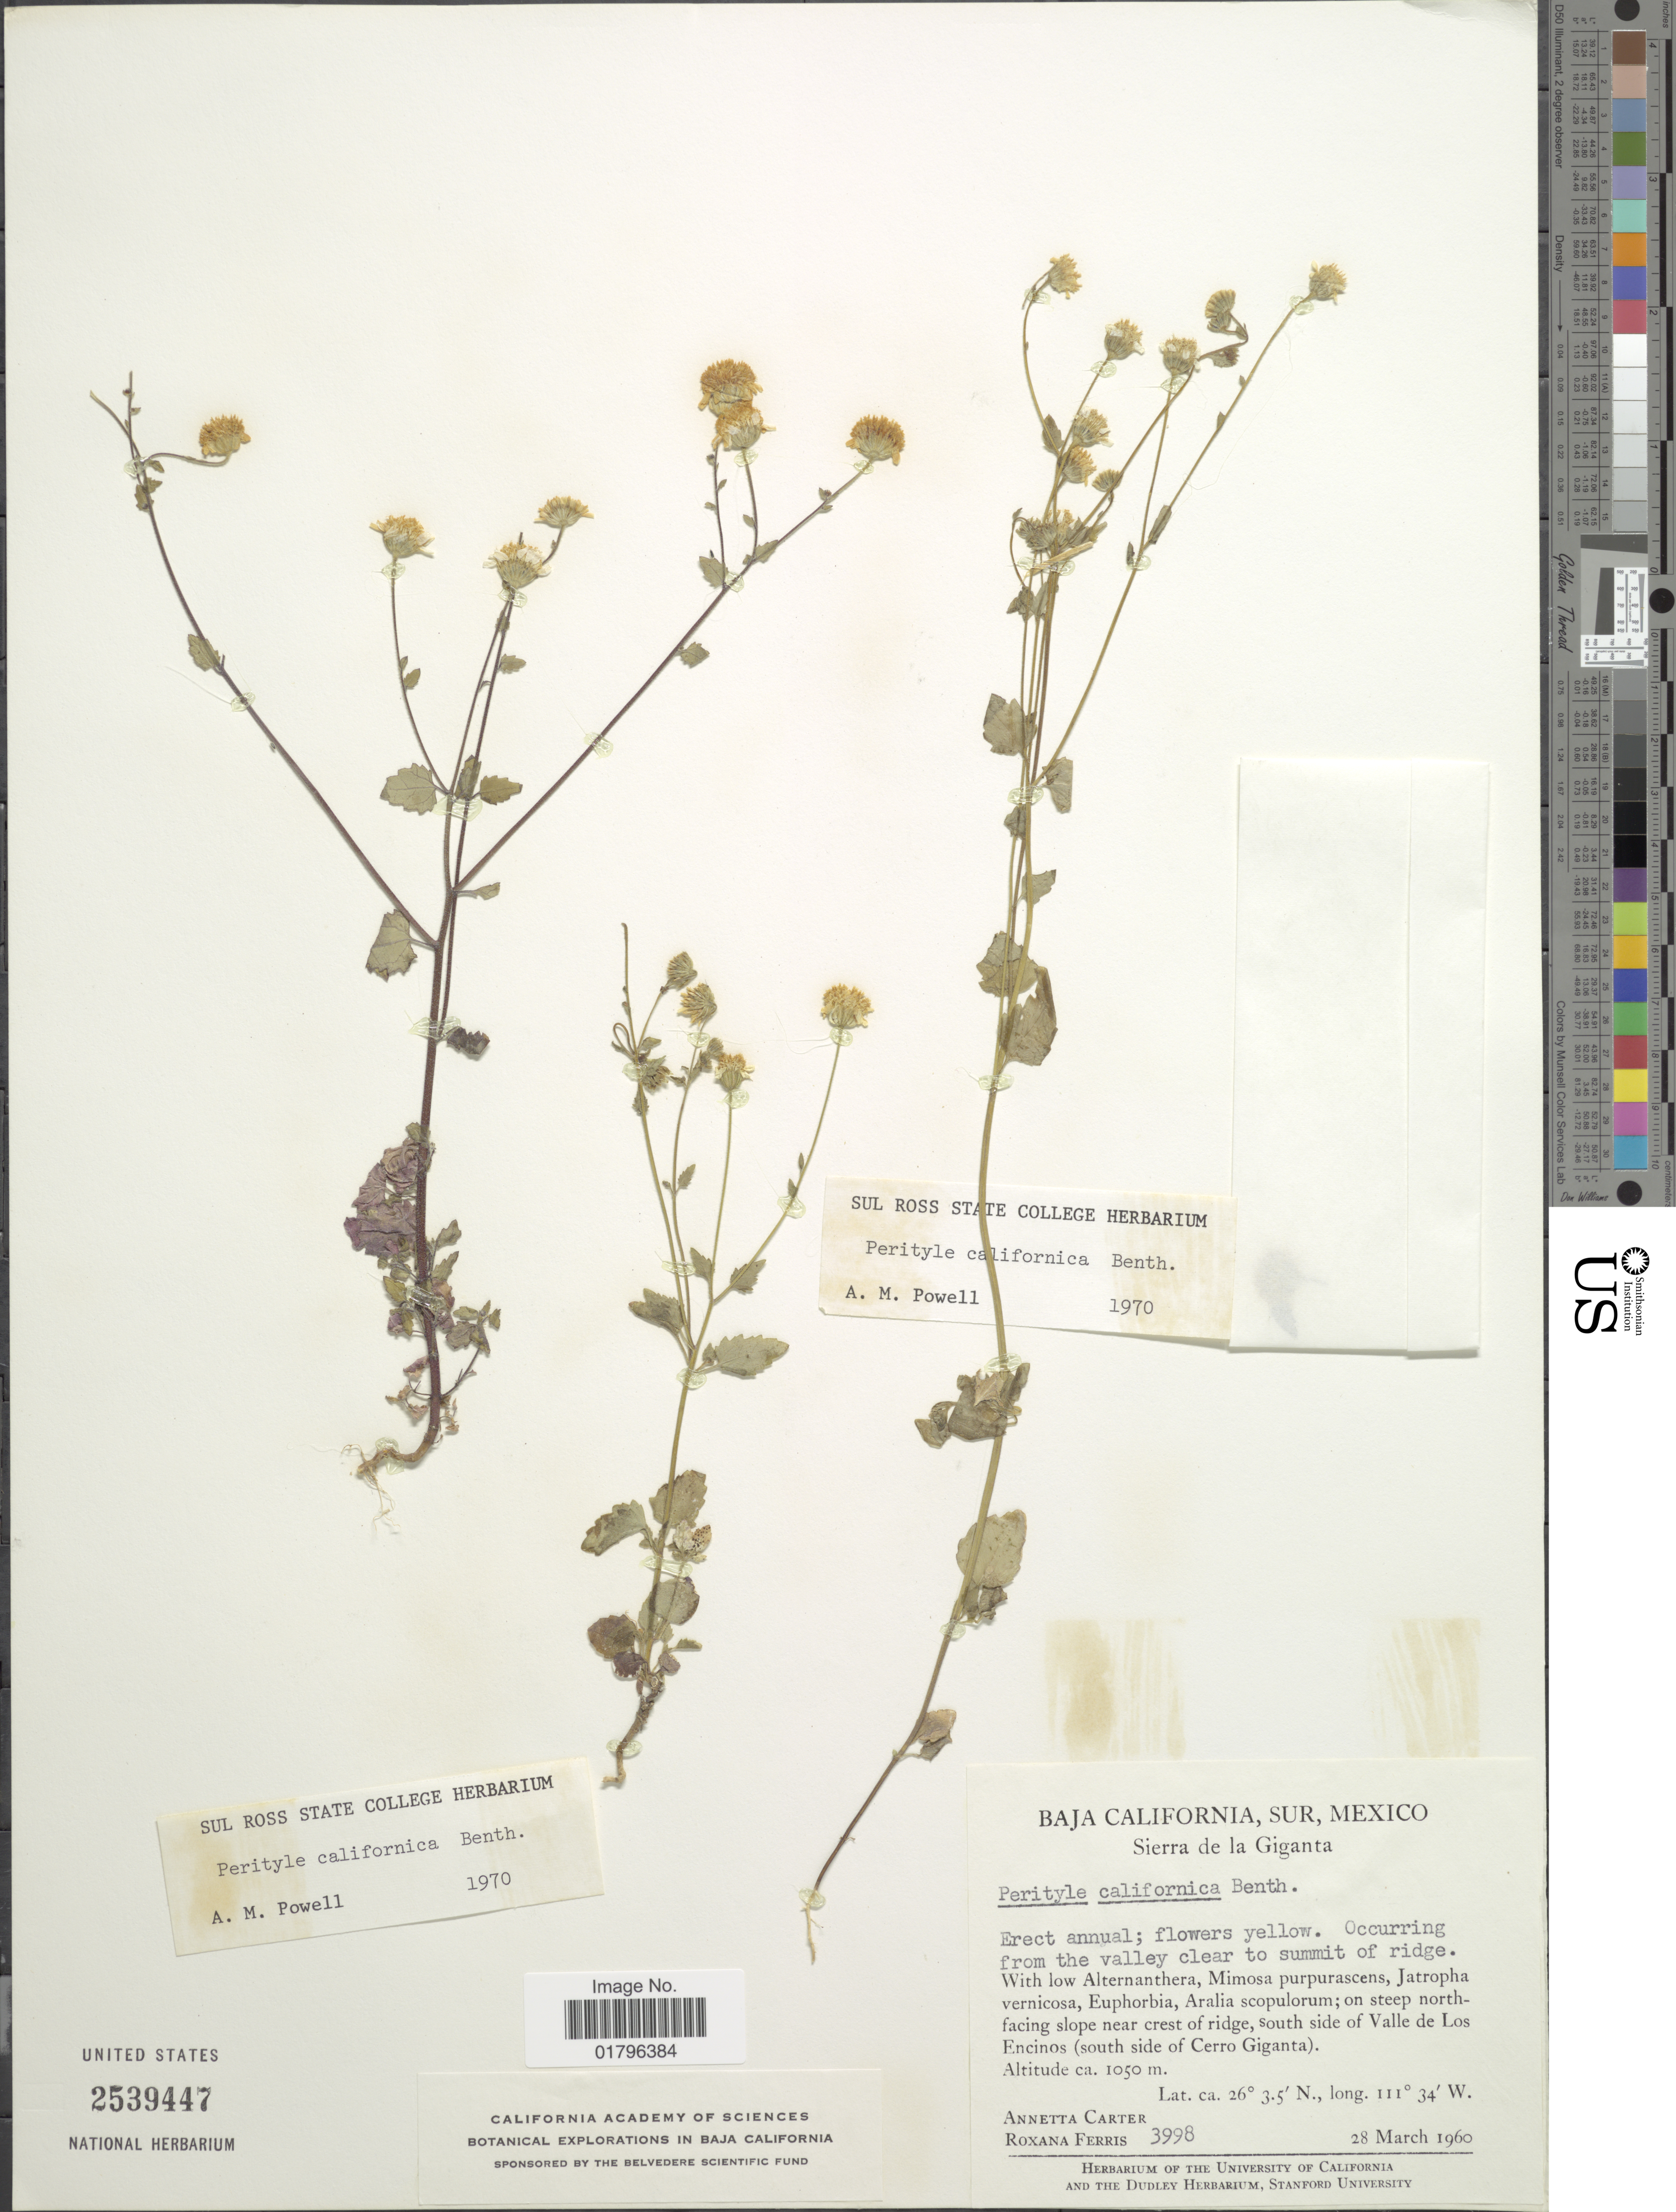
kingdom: Plantae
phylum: Tracheophyta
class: Magnoliopsida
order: Asterales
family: Asteraceae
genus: Perityle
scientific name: Perityle californica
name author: Benth.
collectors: A. M. Carter & R. S. Ferris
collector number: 3998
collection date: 1960-03-28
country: Mexico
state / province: Baja California Sur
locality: Sierra de la Giganta, on steep northfacing slope near crest of ridge, south side of Valle de Los Encinos (south side of Cerro Giganta)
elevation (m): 1050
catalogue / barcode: US 2539447